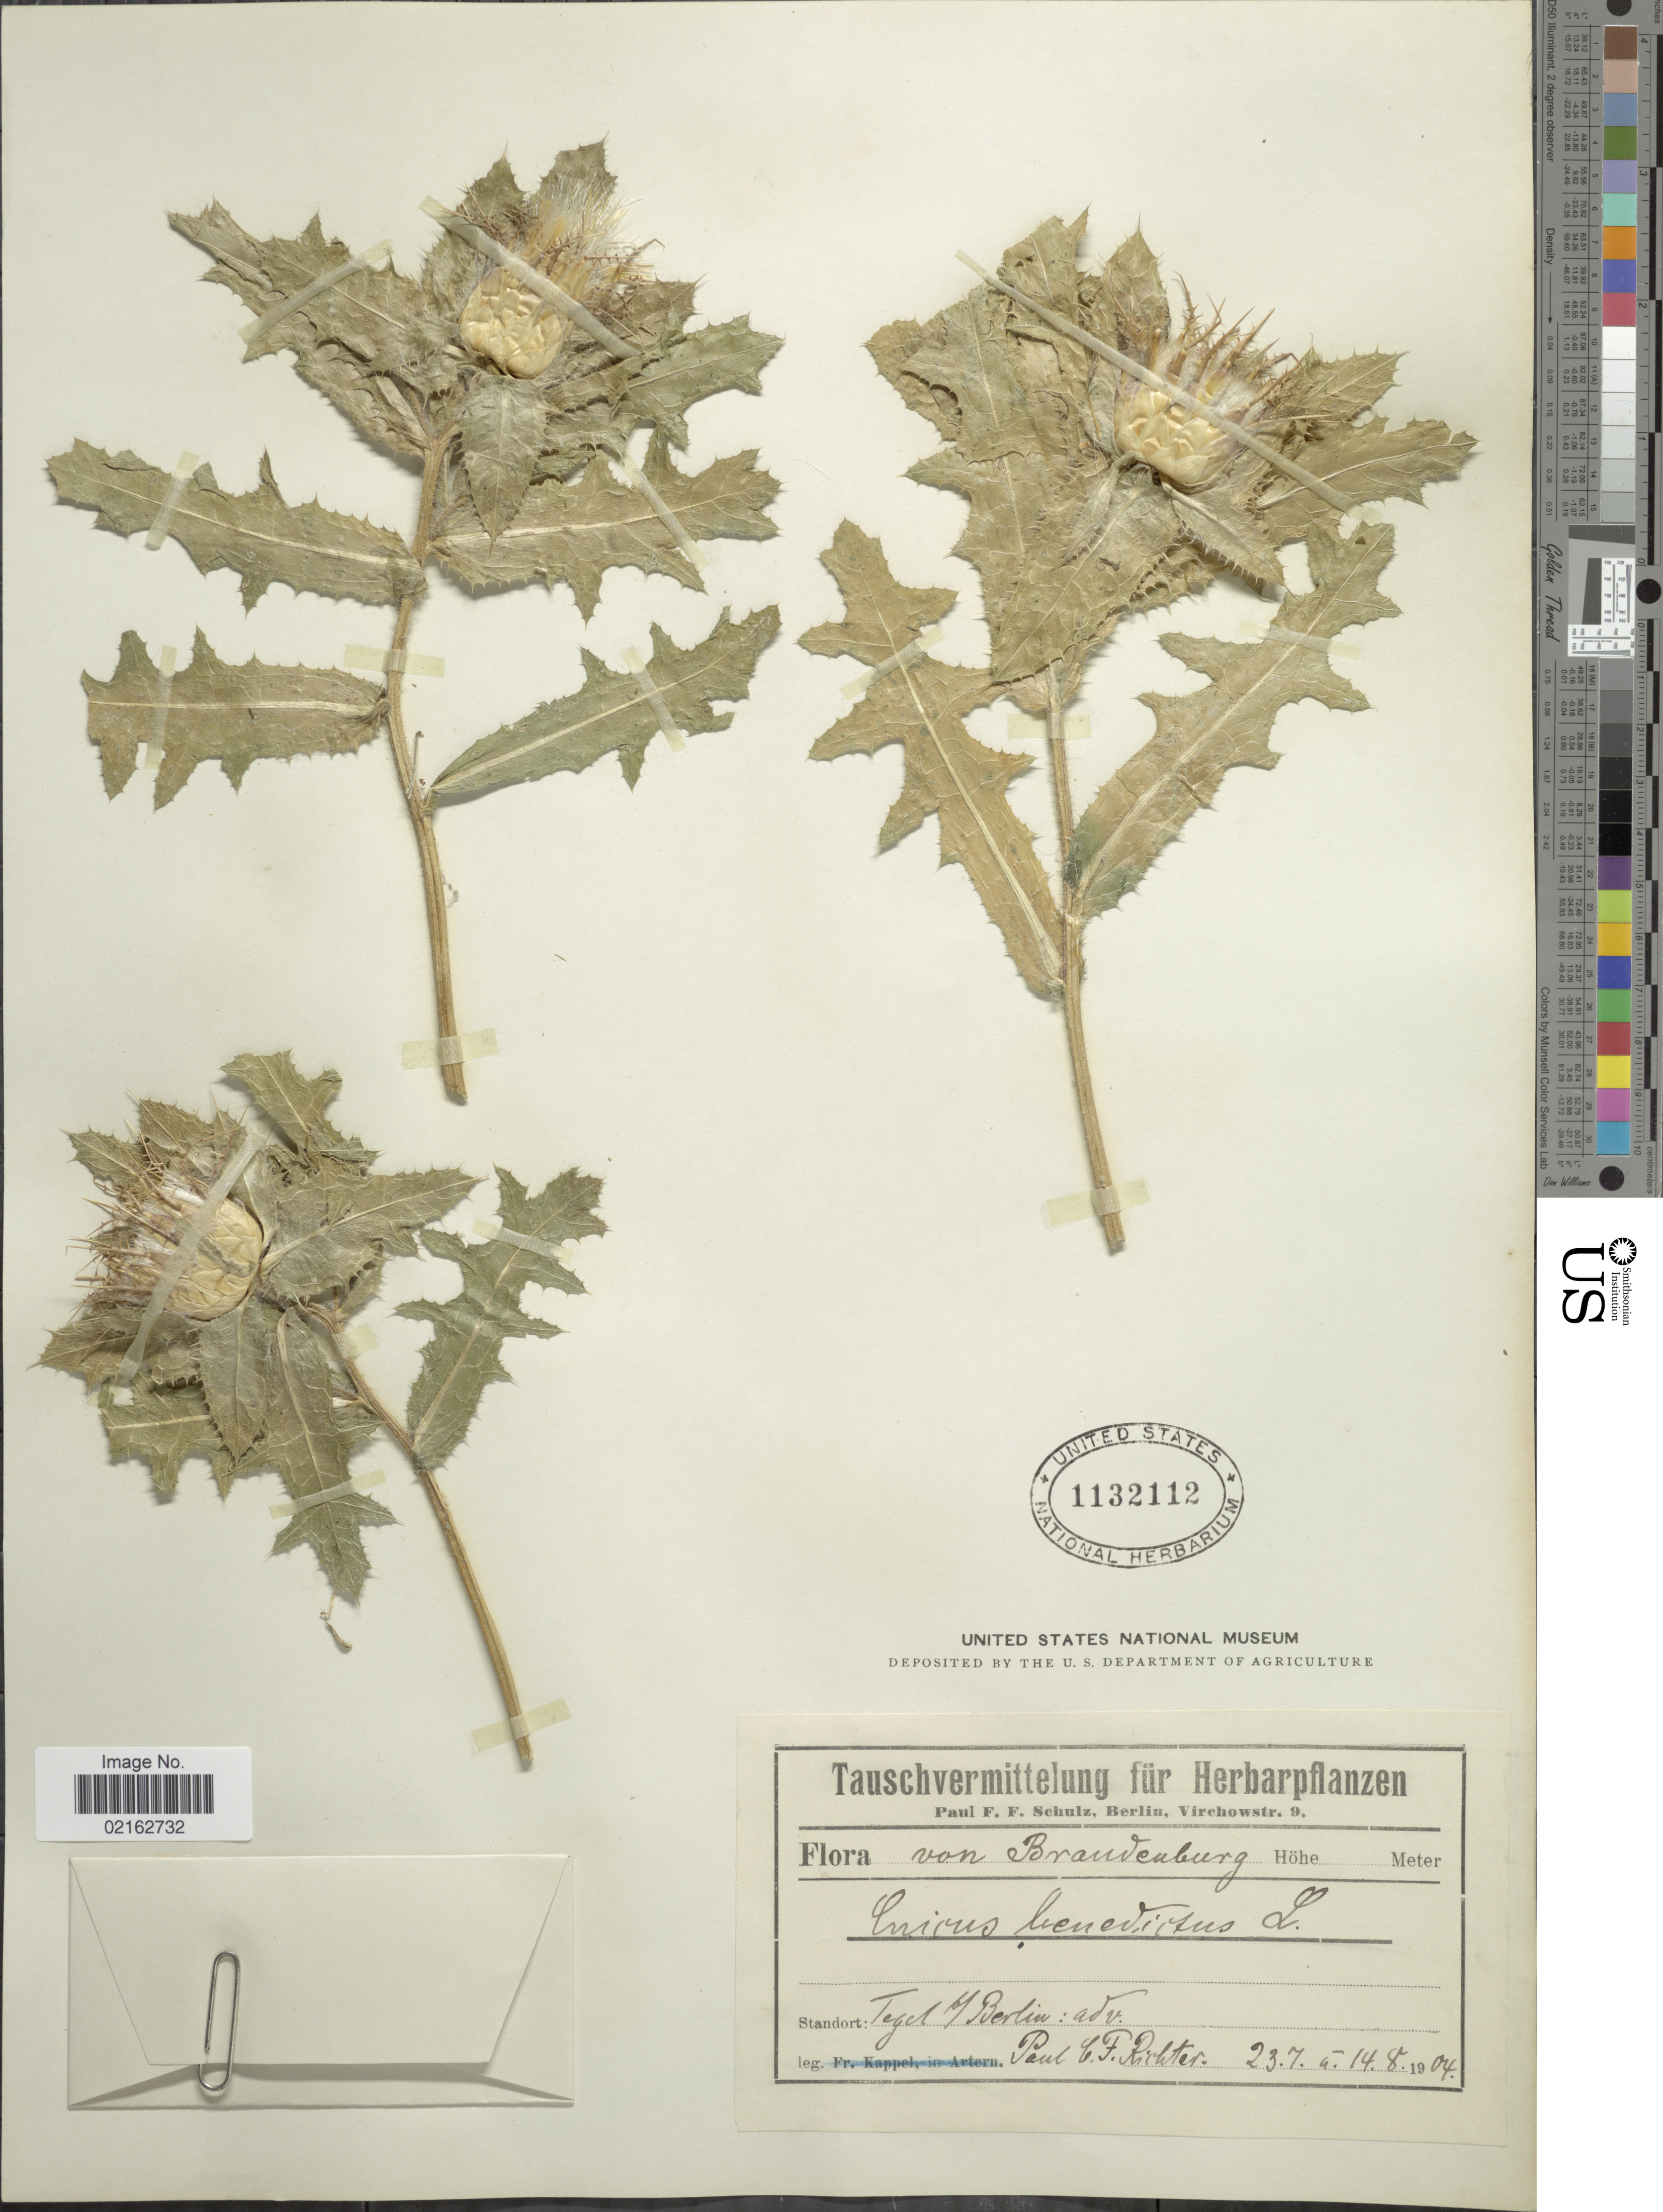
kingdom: Plantae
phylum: Tracheophyta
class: Magnoliopsida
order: Asterales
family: Asteraceae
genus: Centaurea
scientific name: Centaurea benedicta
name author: (L.) L.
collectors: P. Richter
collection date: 1904-07-23/1904-08-14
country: Germany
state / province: Berlin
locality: Tegel b [interpreted]/ Berlin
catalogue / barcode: US 1132112